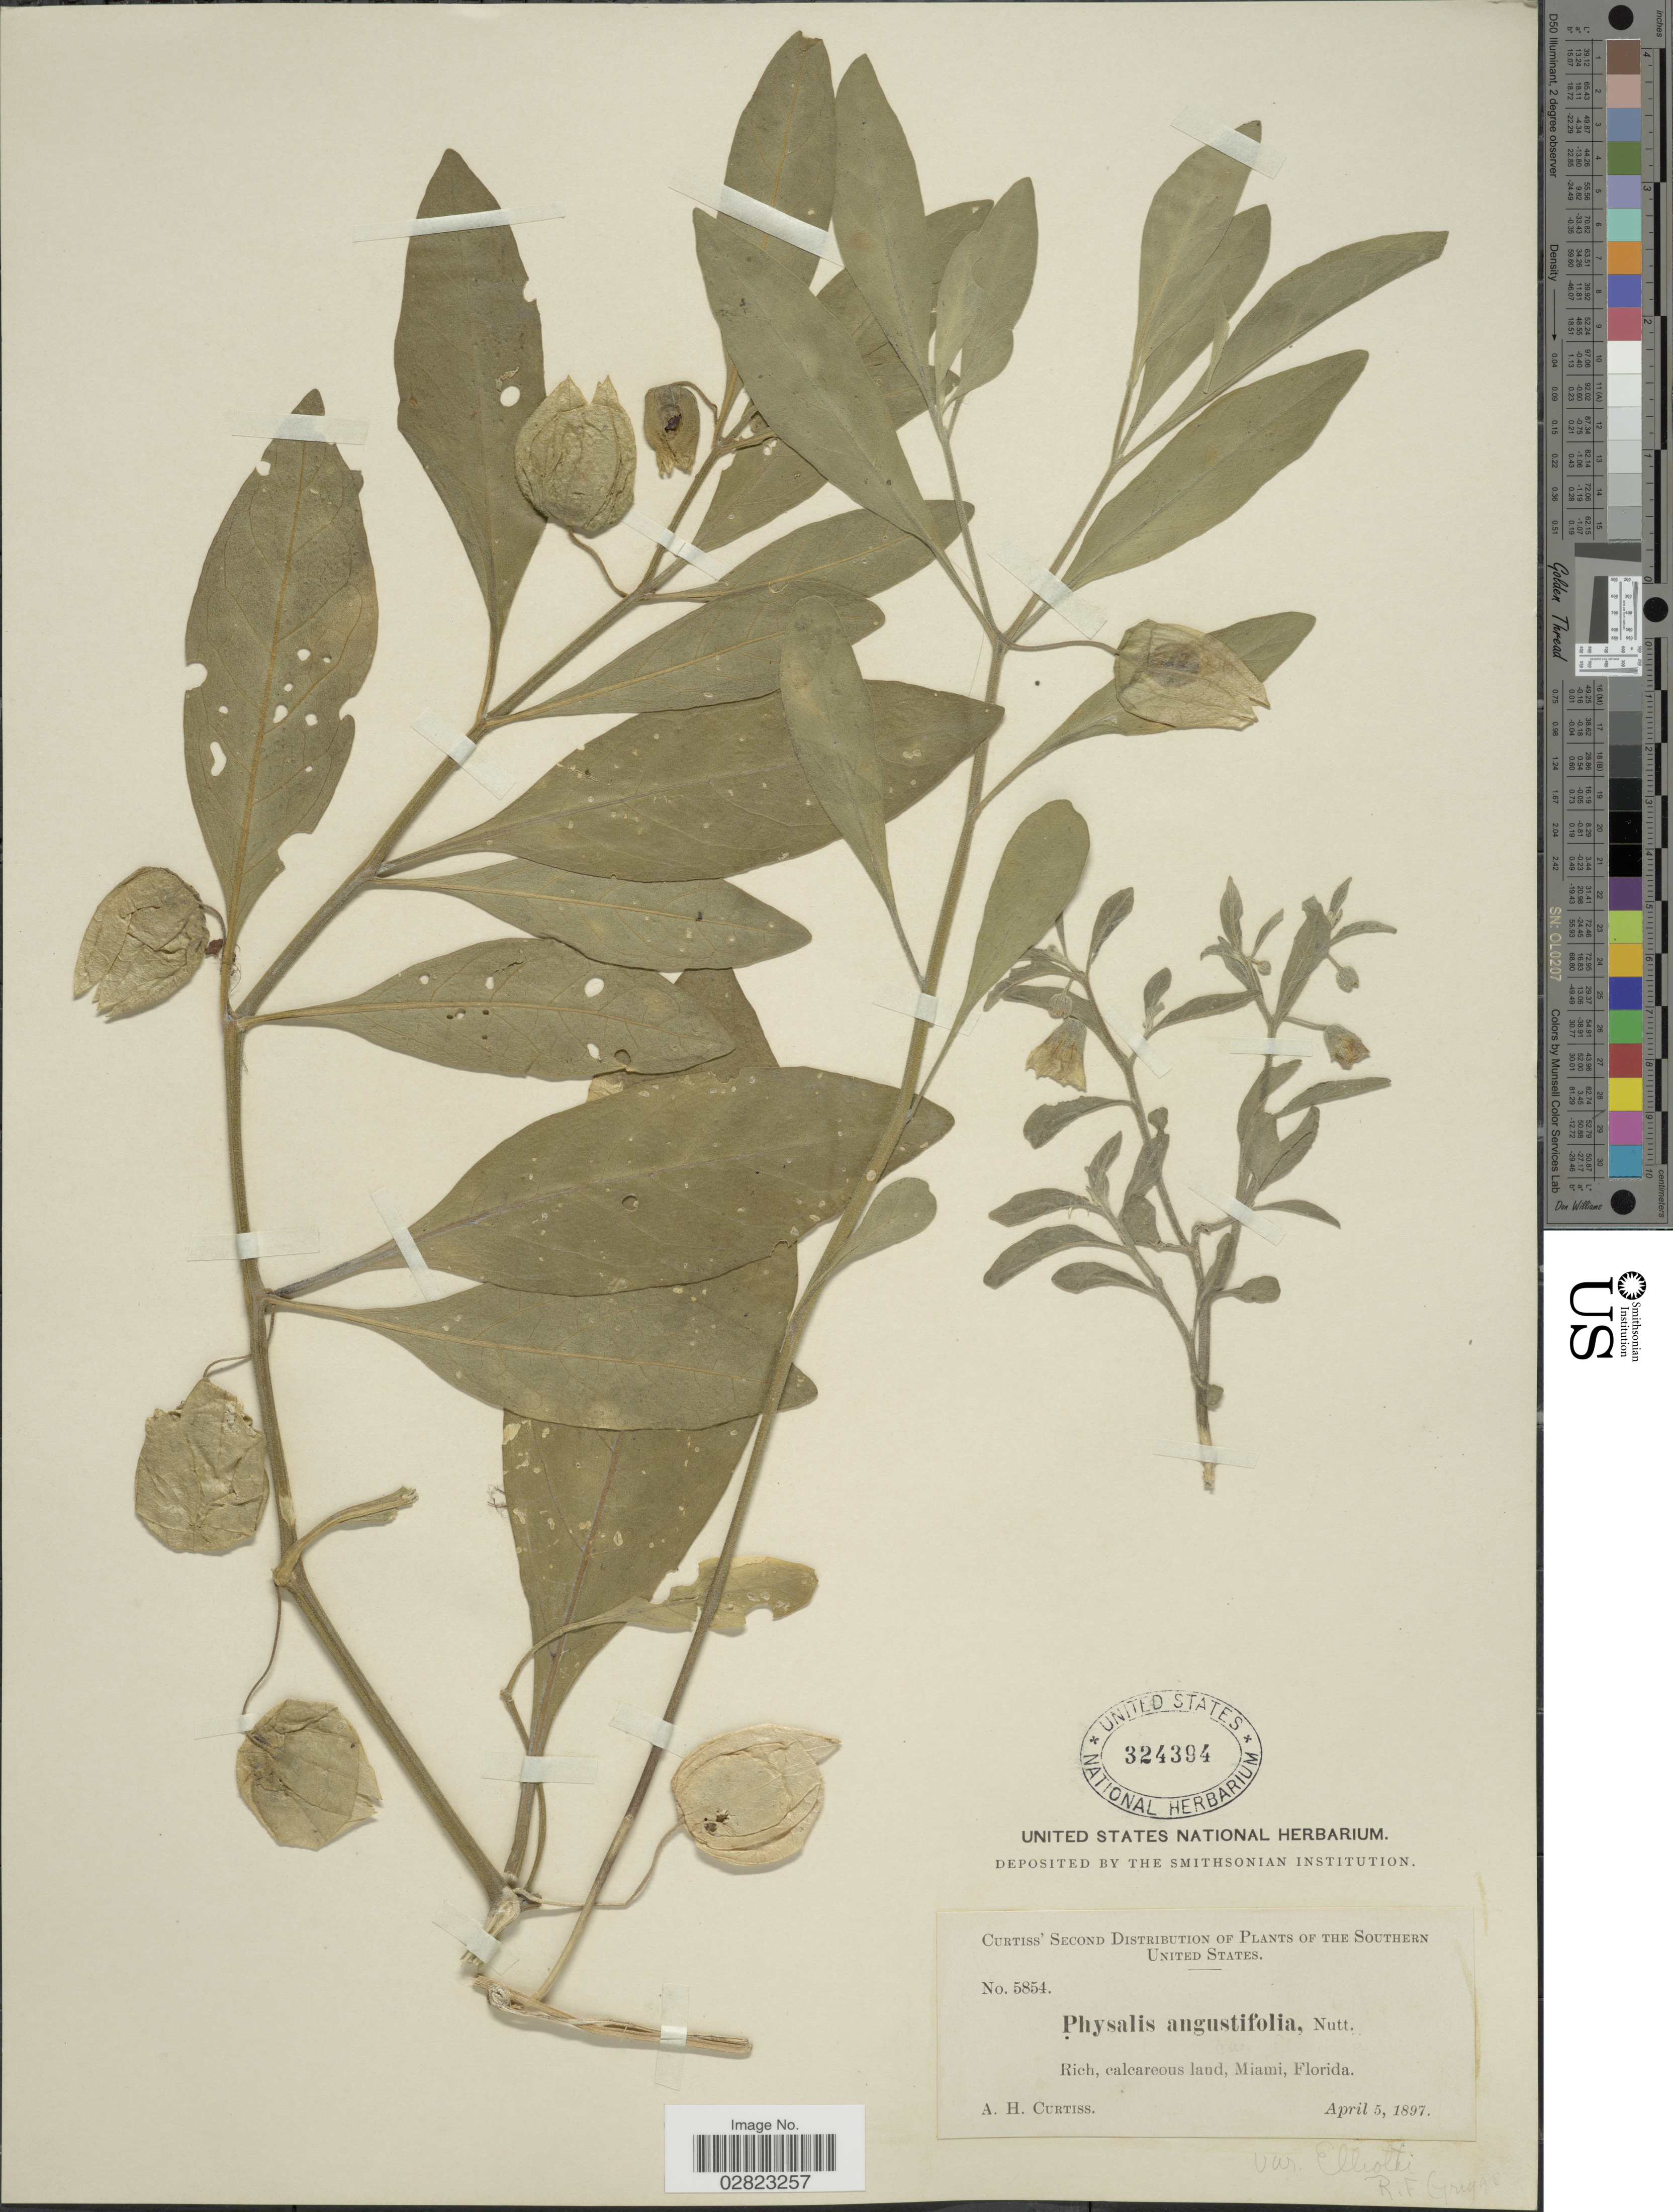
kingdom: Plantae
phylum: Tracheophyta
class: Magnoliopsida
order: Solanales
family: Solanaceae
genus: Physalis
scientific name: Physalis elliottii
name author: Kunze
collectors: A. H. Curtiss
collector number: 5854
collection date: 1897-04-05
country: United States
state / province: Florida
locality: Southern United States. Miami.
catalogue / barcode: US 324394